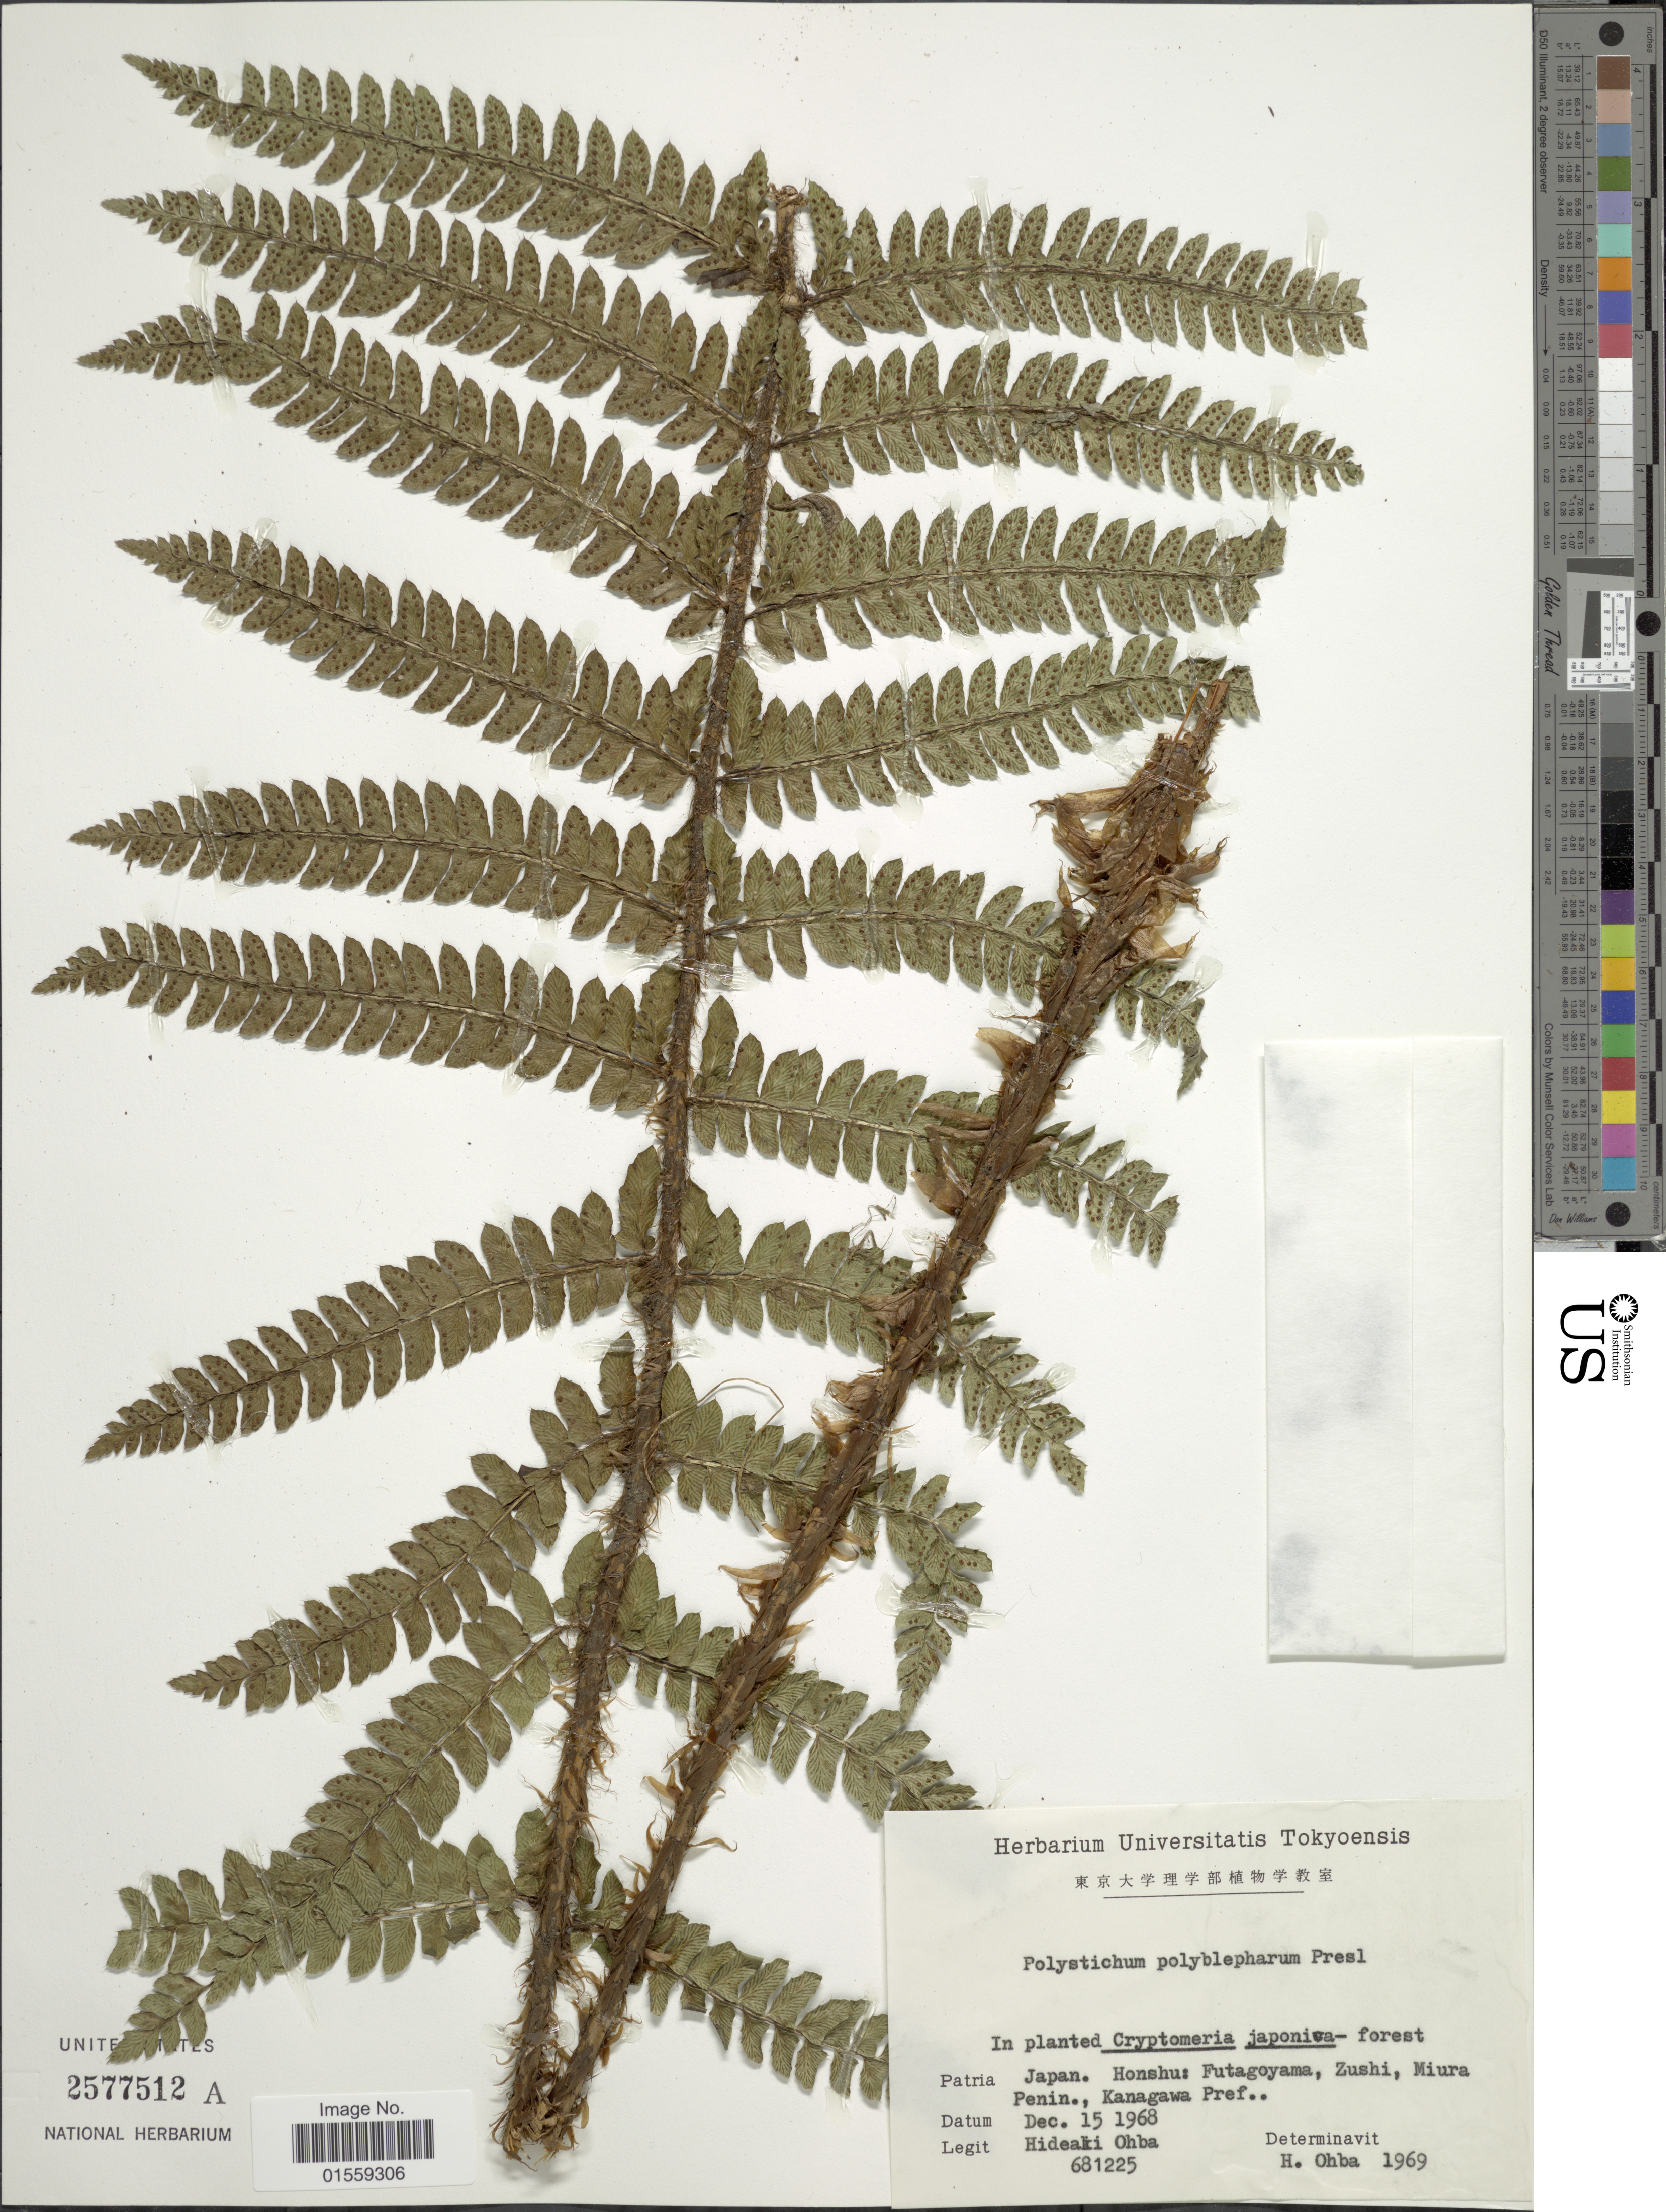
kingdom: Plantae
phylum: Tracheophyta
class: Polypodiopsida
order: Polypodiales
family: Dryopteridaceae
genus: Polystichum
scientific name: Polystichum polyblepharum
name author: (Roemer ex Kunze) C. Presl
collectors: H. Ohba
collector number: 681225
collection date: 1968-12-15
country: Japan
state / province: Kanagawa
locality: Japan, Honshu: Futagoyama, Zushi, Miura Penin., Kanagawa Pref.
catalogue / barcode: US 2577512A